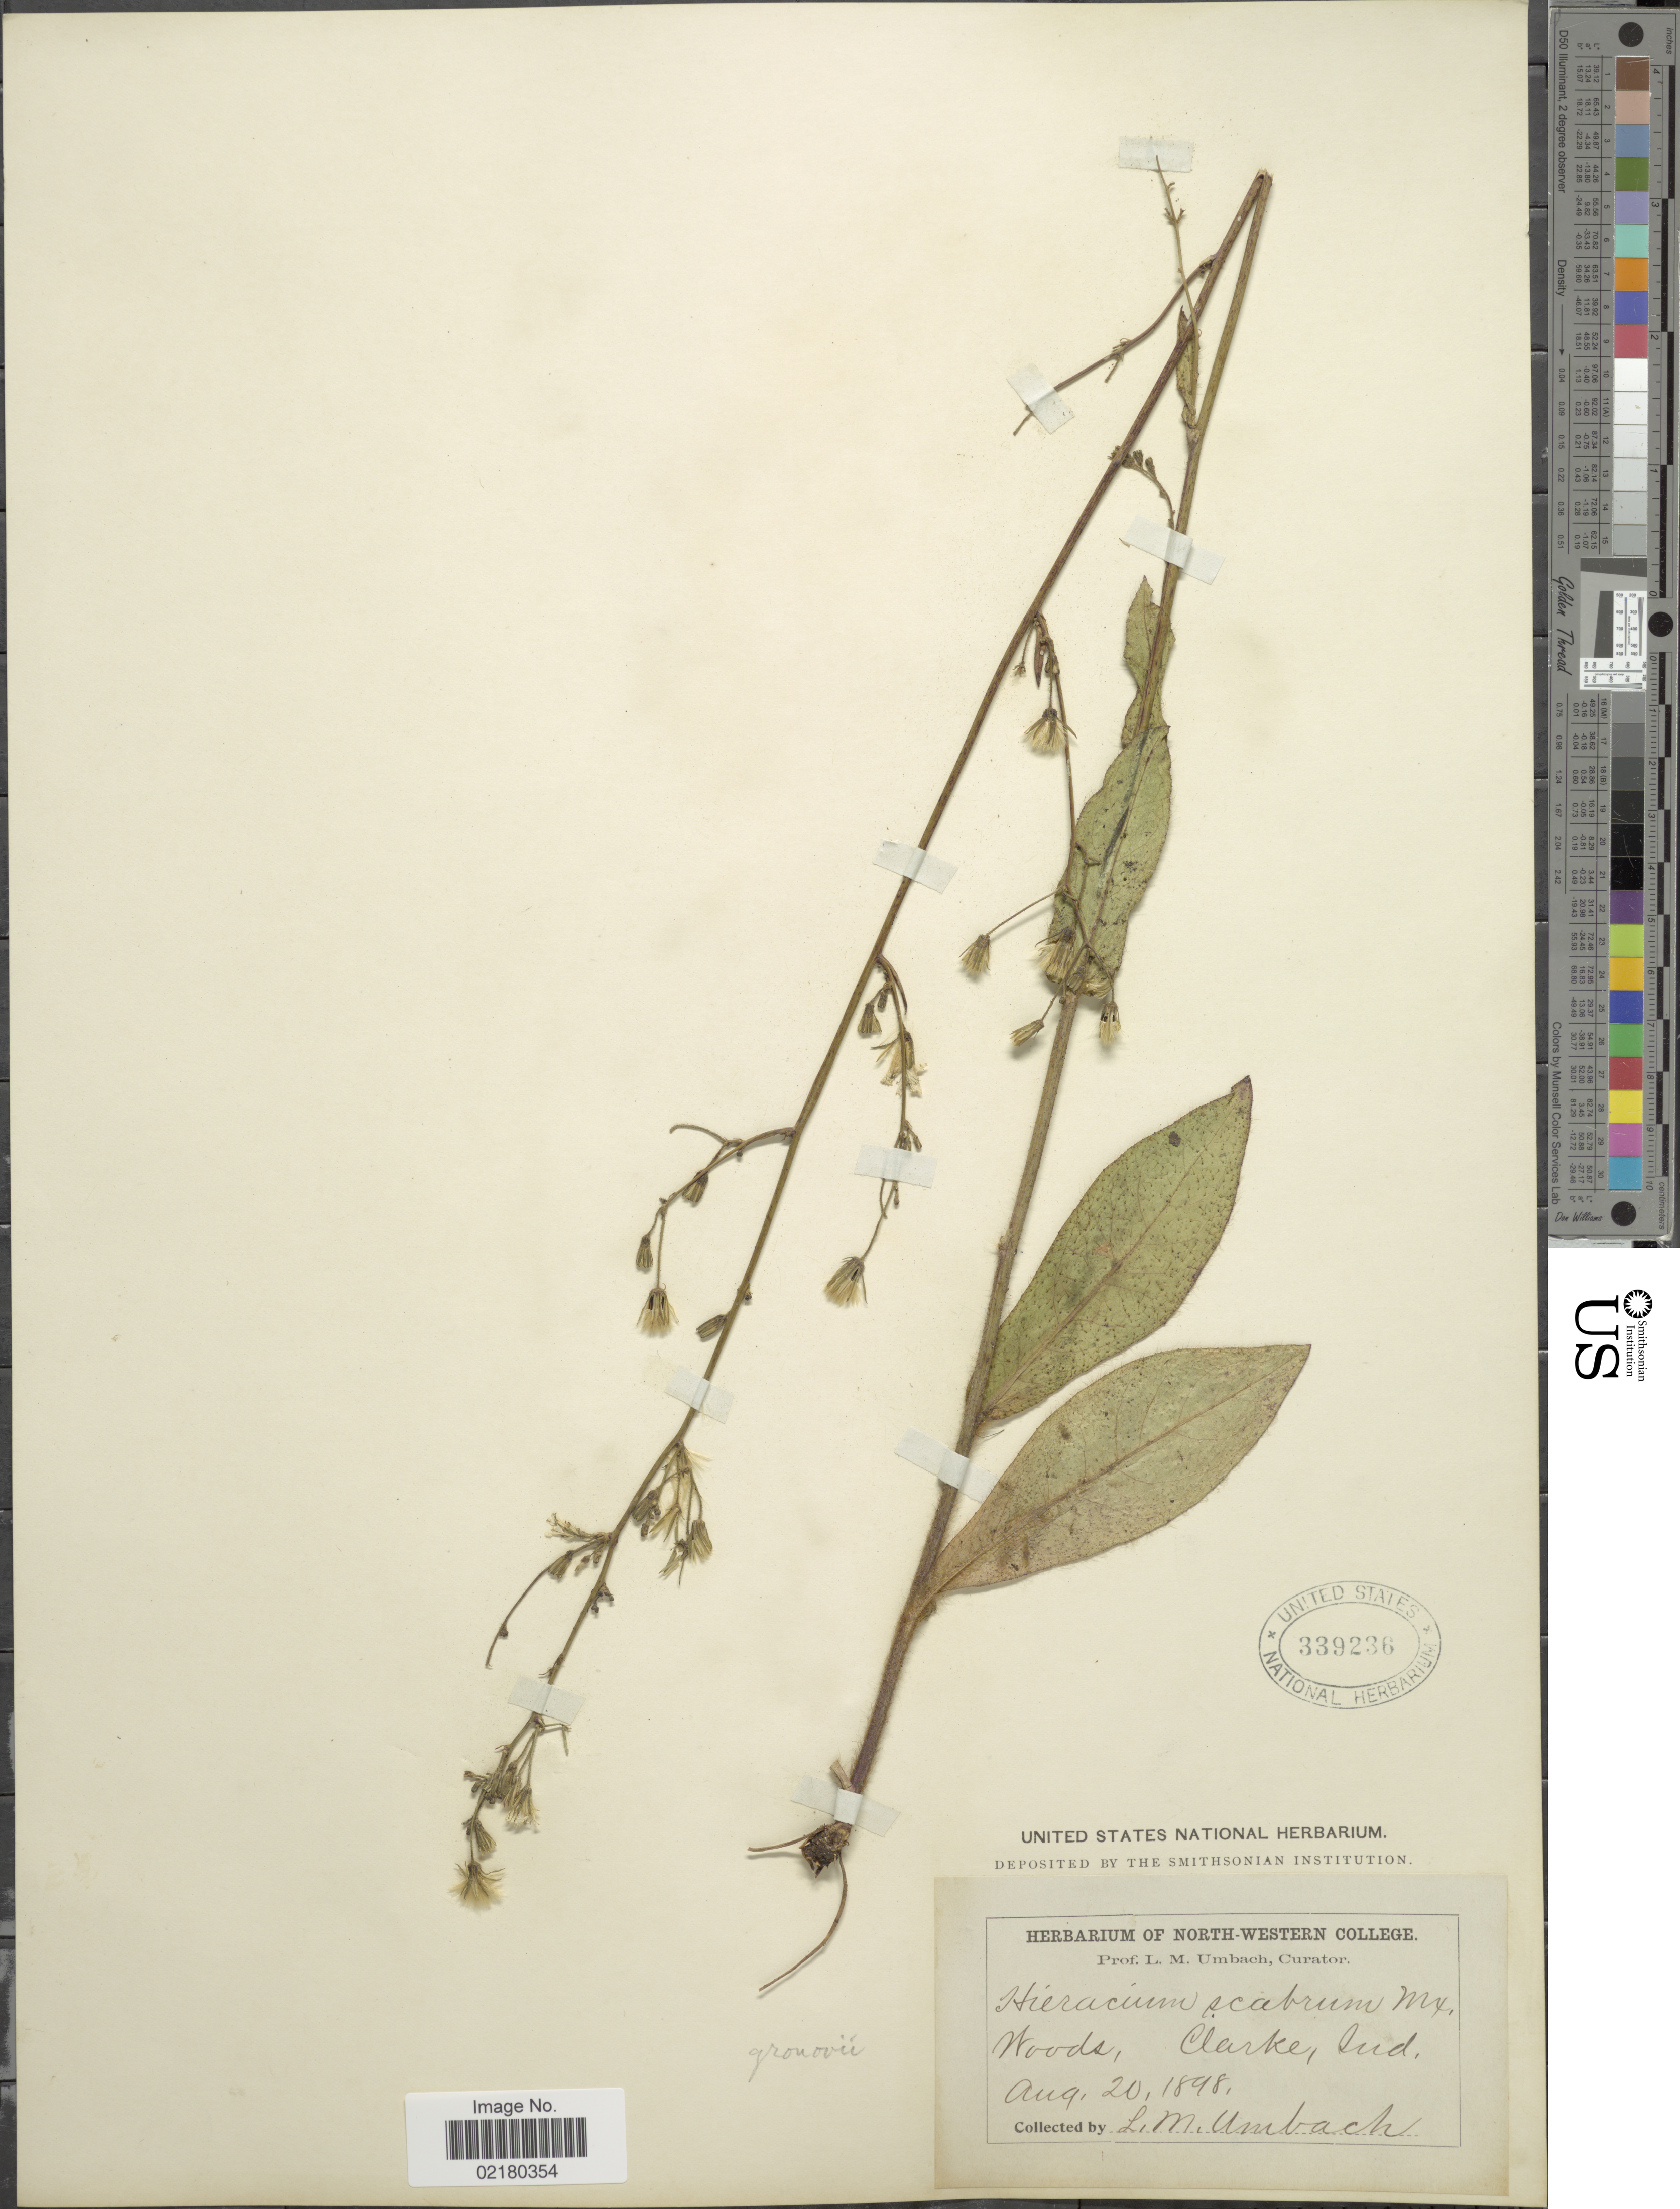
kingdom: Plantae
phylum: Tracheophyta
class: Magnoliopsida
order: Asterales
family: Asteraceae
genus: Hieracium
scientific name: Hieracium gronovii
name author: L.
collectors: L. M. Umbach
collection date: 1898-08-20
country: United States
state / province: Indiana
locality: Woods, Clarke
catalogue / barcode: US 339236